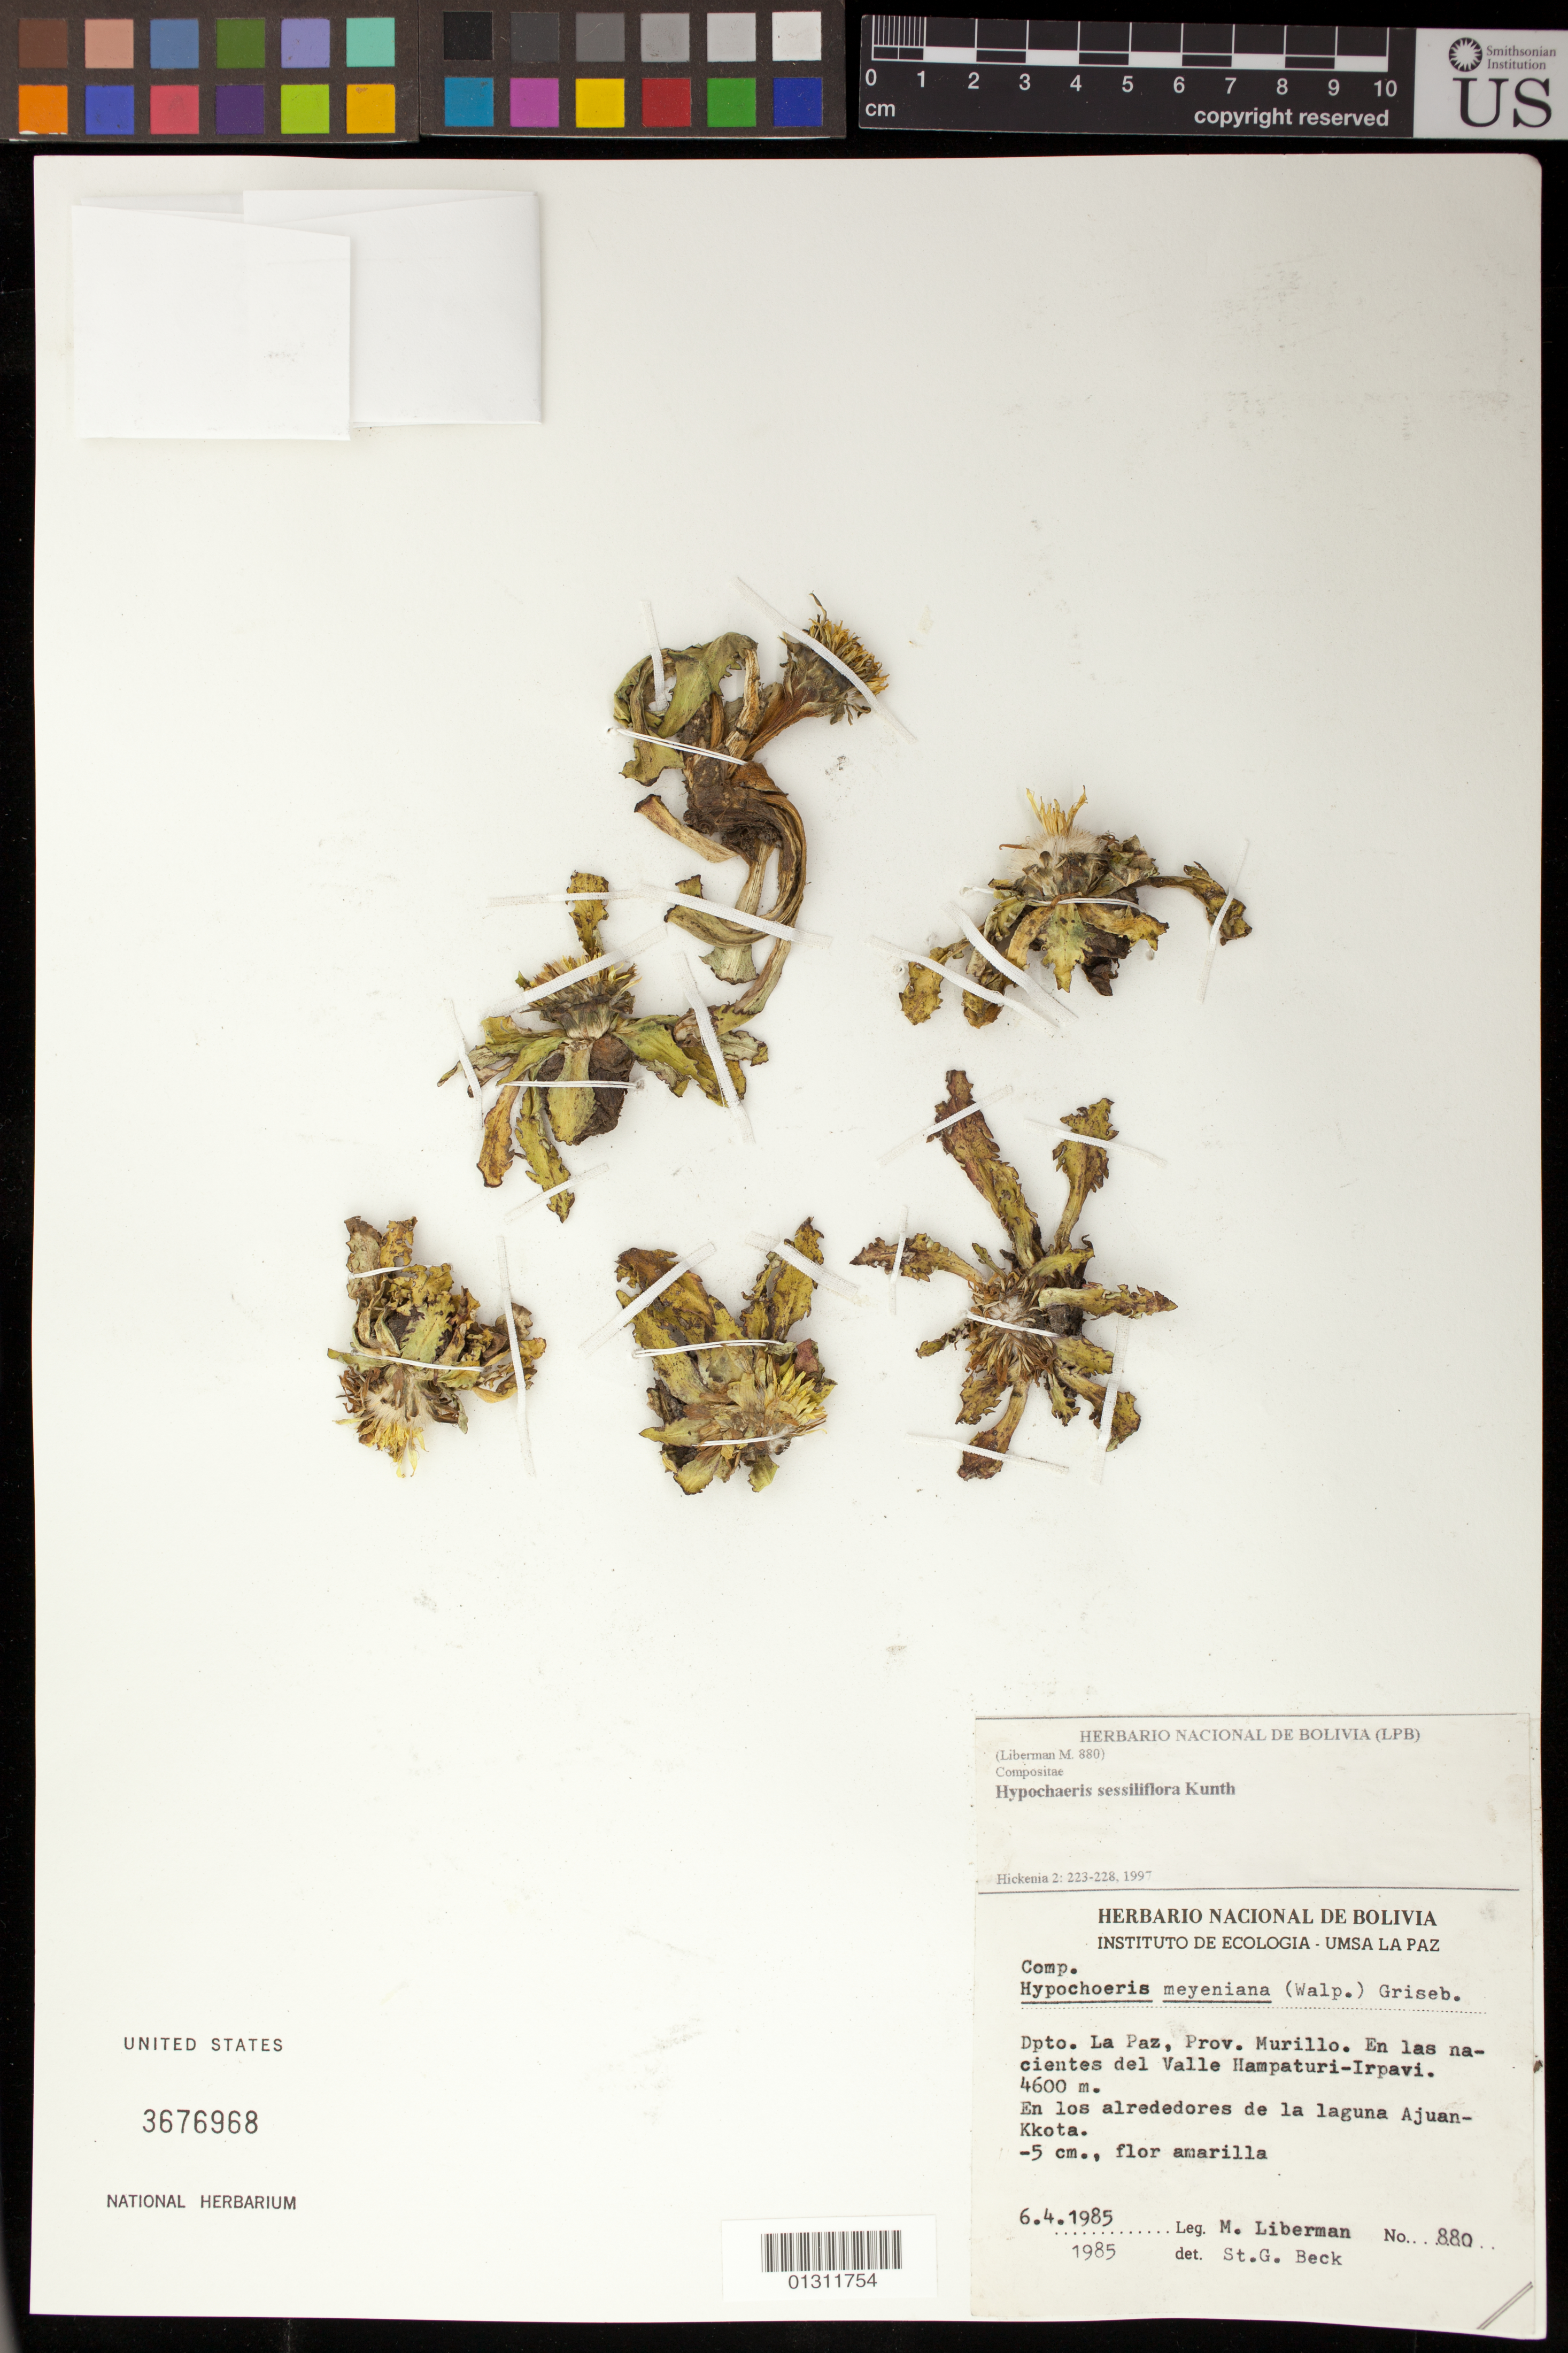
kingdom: Plantae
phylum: Tracheophyta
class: Magnoliopsida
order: Asterales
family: Asteraceae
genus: Hypochaeris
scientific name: Hypochaeris sessiflora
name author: Kunth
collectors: M. Liberman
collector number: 880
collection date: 1985-06-04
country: Bolivia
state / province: La Paz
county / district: Murillo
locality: En las nacientes del Valle Hampaturi- Irpavi.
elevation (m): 4600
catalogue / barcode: US 3676968